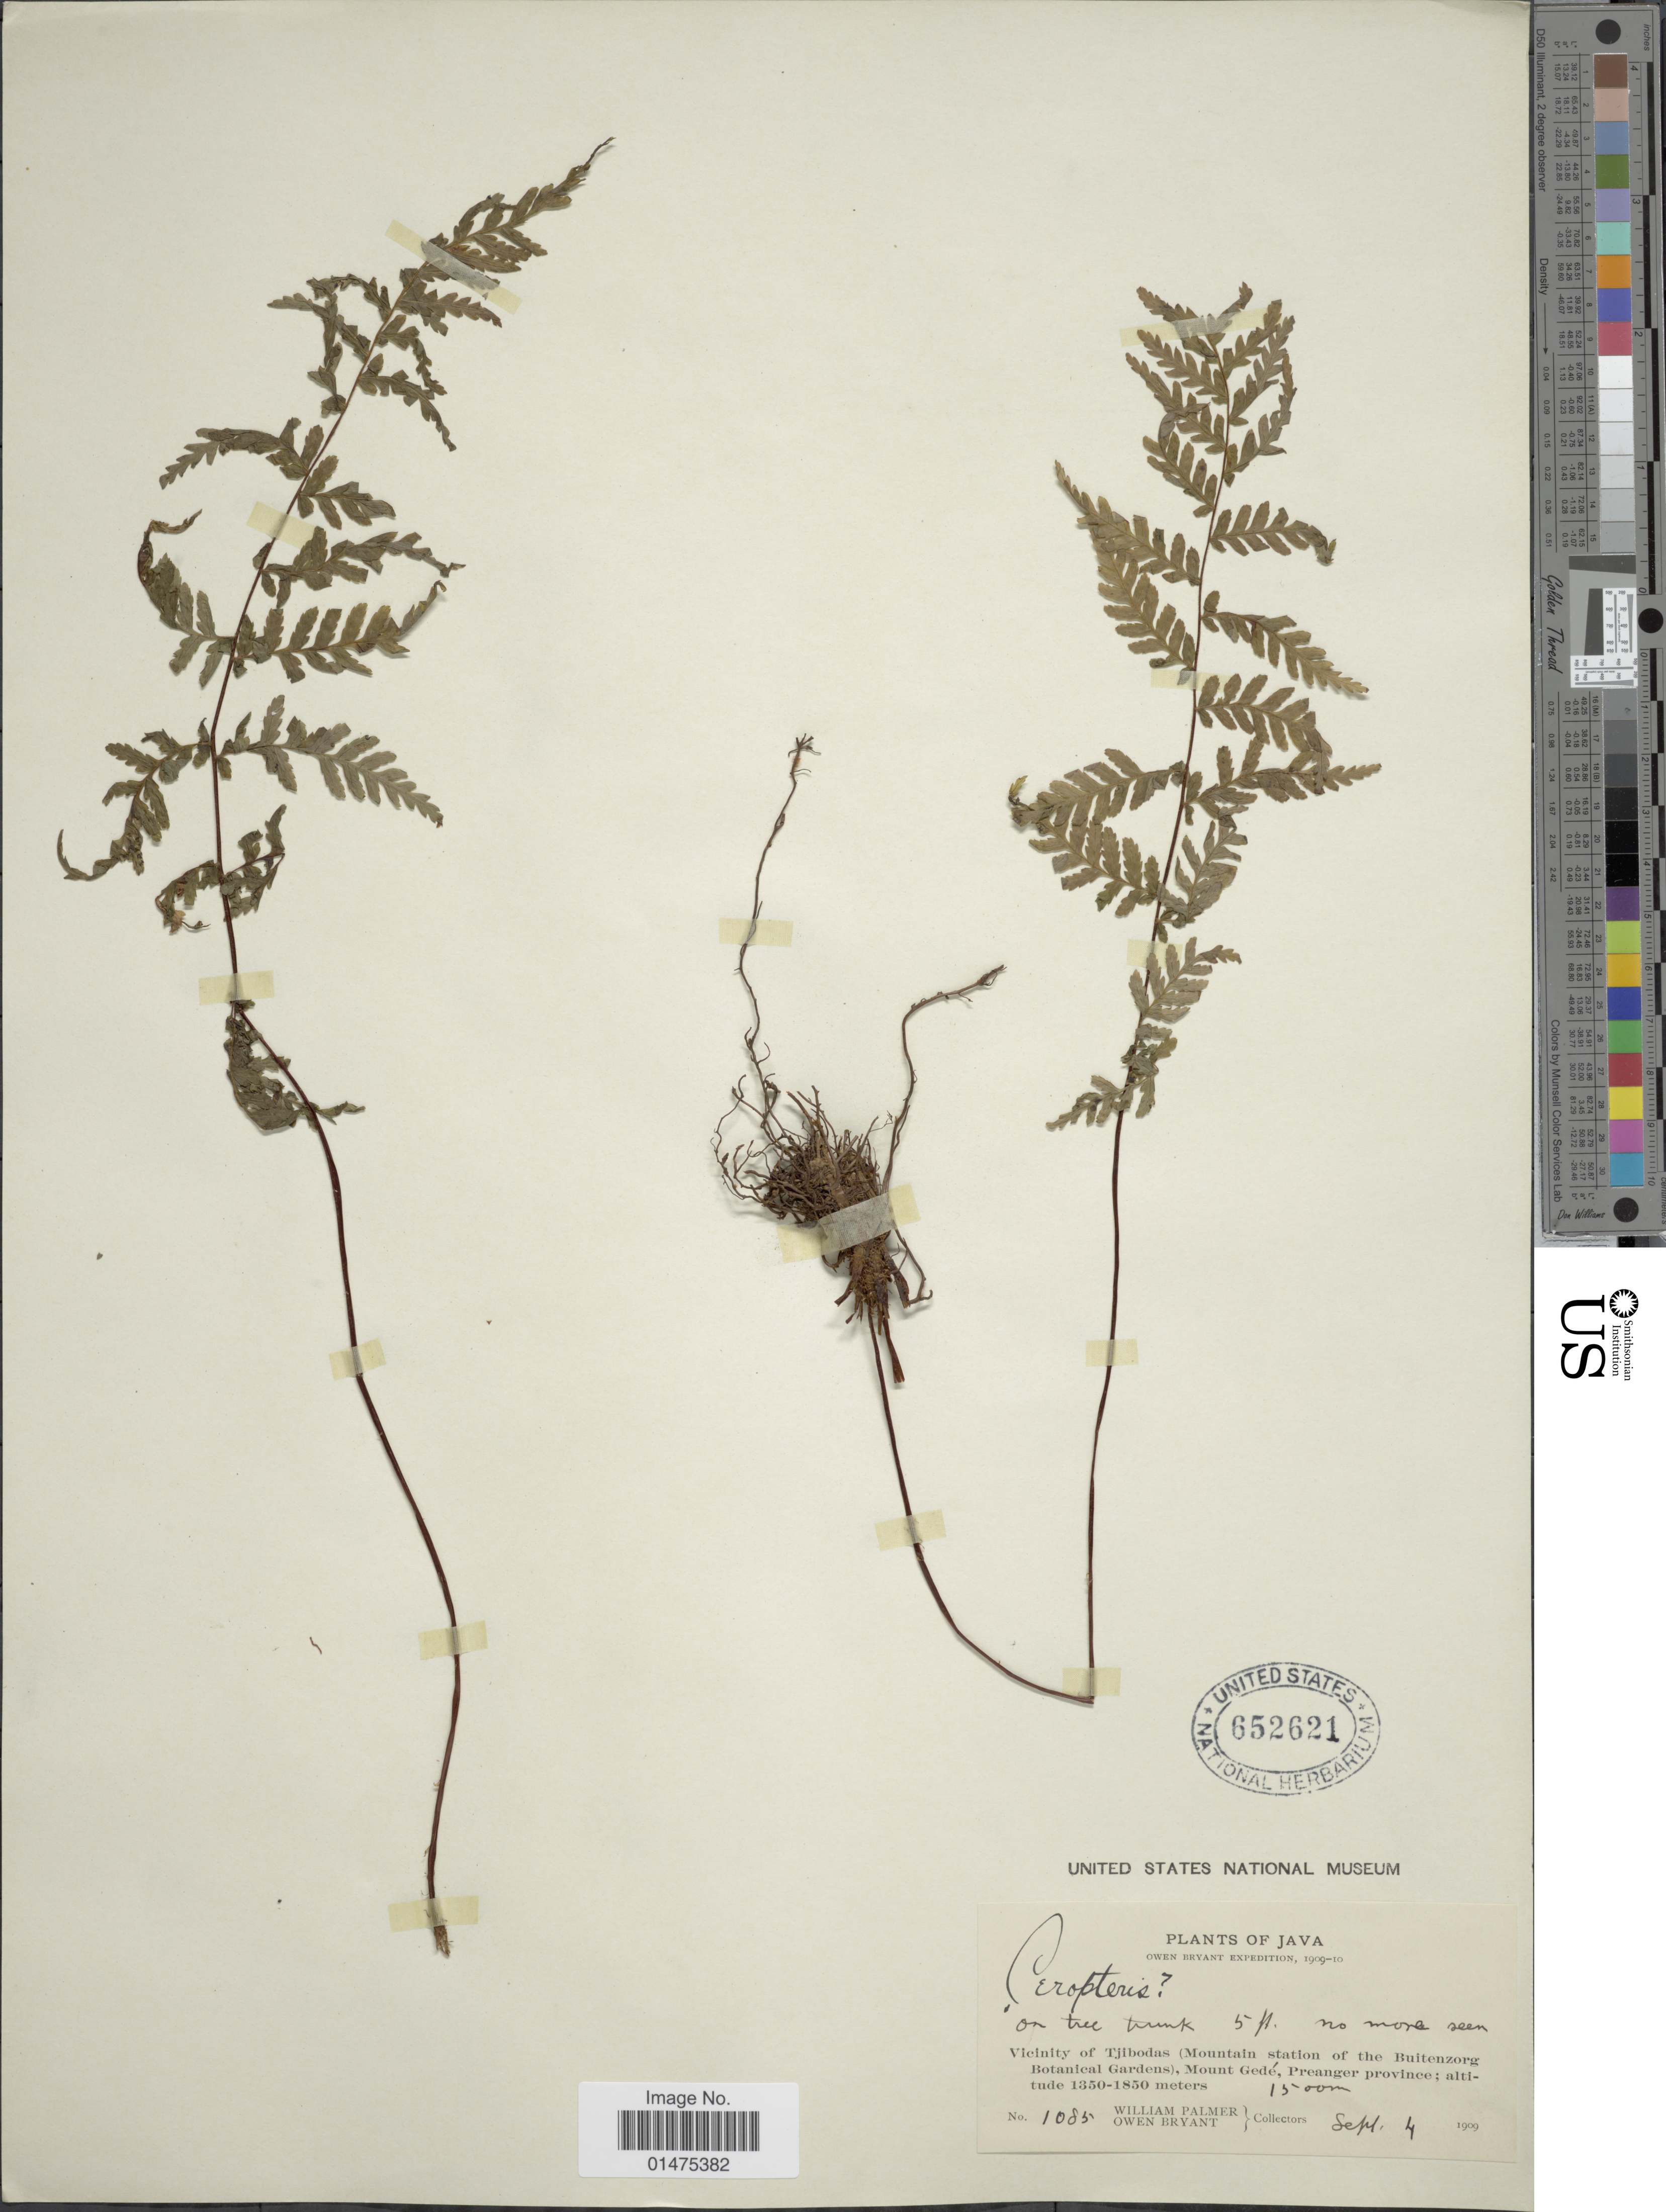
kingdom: Plantae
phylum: Tracheophyta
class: Polypodiopsida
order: Polypodiales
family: Pteridaceae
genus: Pityrogramma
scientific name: Pityrogramma calomelanos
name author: (L.) Link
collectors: W. Palmer & O. Bryant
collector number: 1085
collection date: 1909-09-04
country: Indonesia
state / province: Java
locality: Mountain station of the Buitenzorg Botanical Gardens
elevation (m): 1350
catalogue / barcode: US 652621